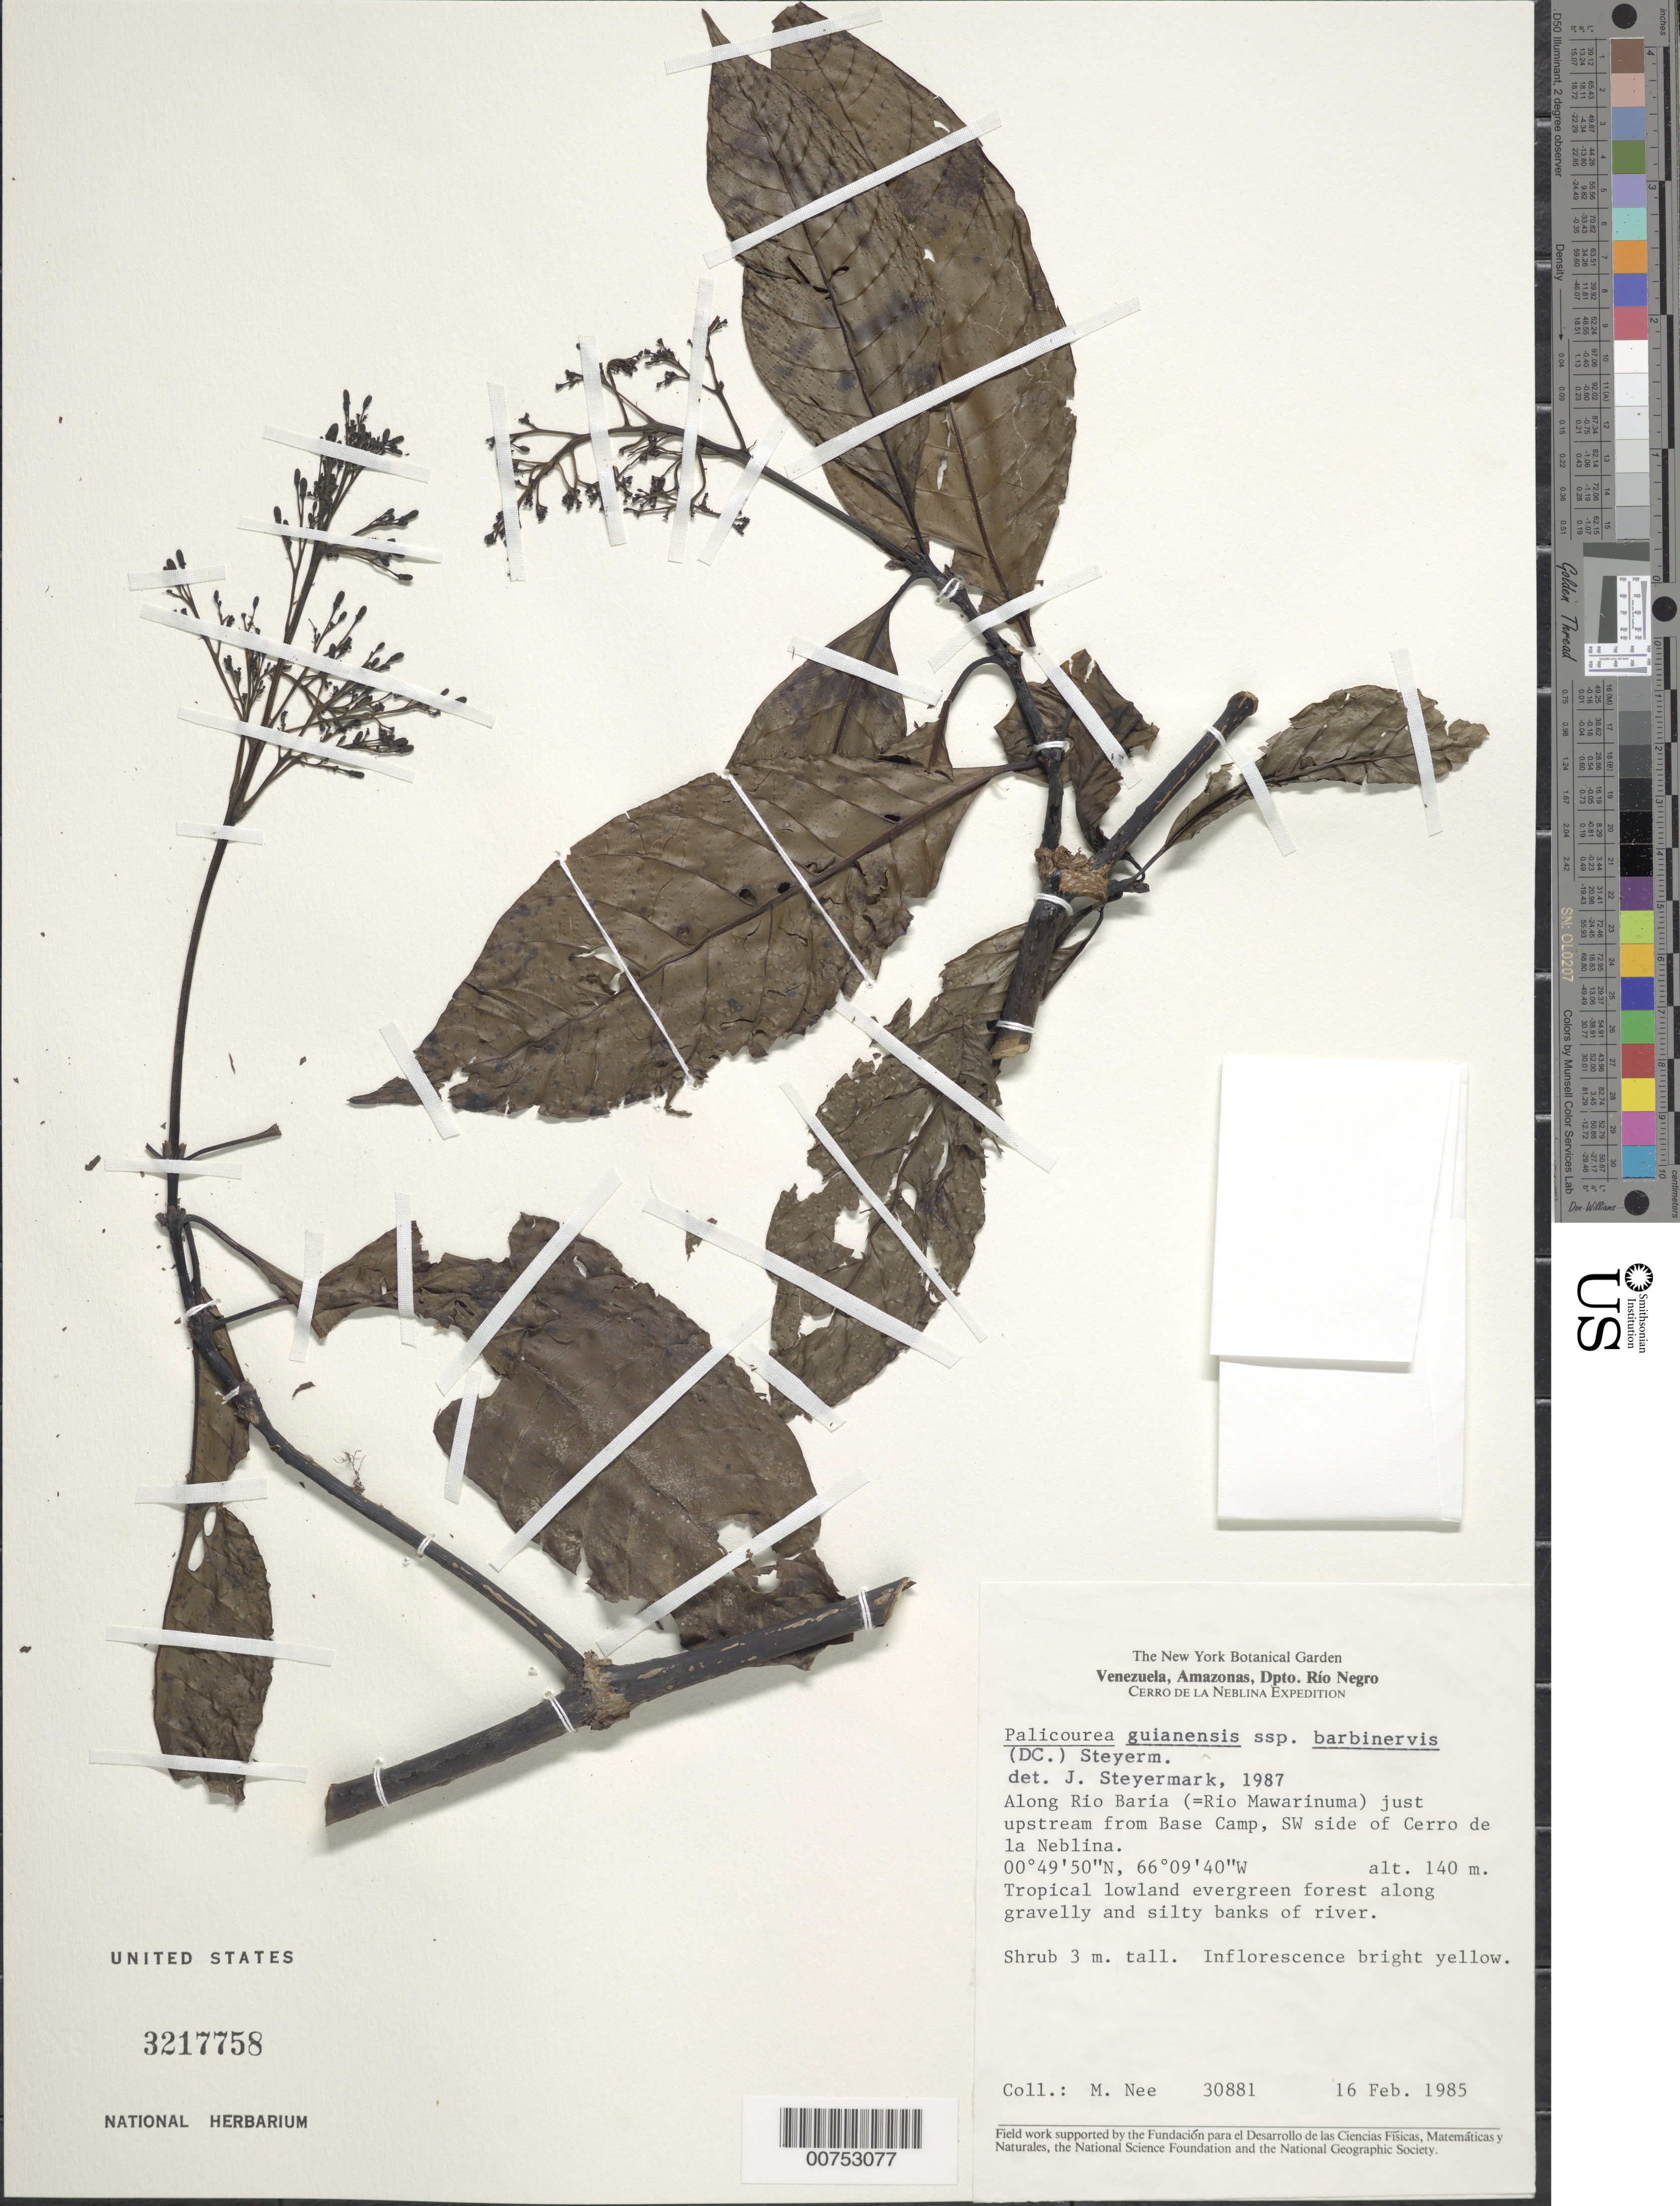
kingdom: Plantae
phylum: Tracheophyta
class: Magnoliopsida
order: Gentianales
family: Rubiaceae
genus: Palicourea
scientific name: Palicourea guianensis subsp. barbinervia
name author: (DC.) Steyerm.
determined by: Steyermark, Julian A., (VEN)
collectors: M. Nee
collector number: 30881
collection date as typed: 16-Feb-85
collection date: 1985-02-16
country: Venezuela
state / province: Amazonas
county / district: Río Negro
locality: Río Baria (Río Mawarinuma) just upstream from Base Camp, SW side of Cerro de la Neblina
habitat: Tropical lowland evergreen forest along gravelly, silty banks of river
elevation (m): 140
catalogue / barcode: US 3217758